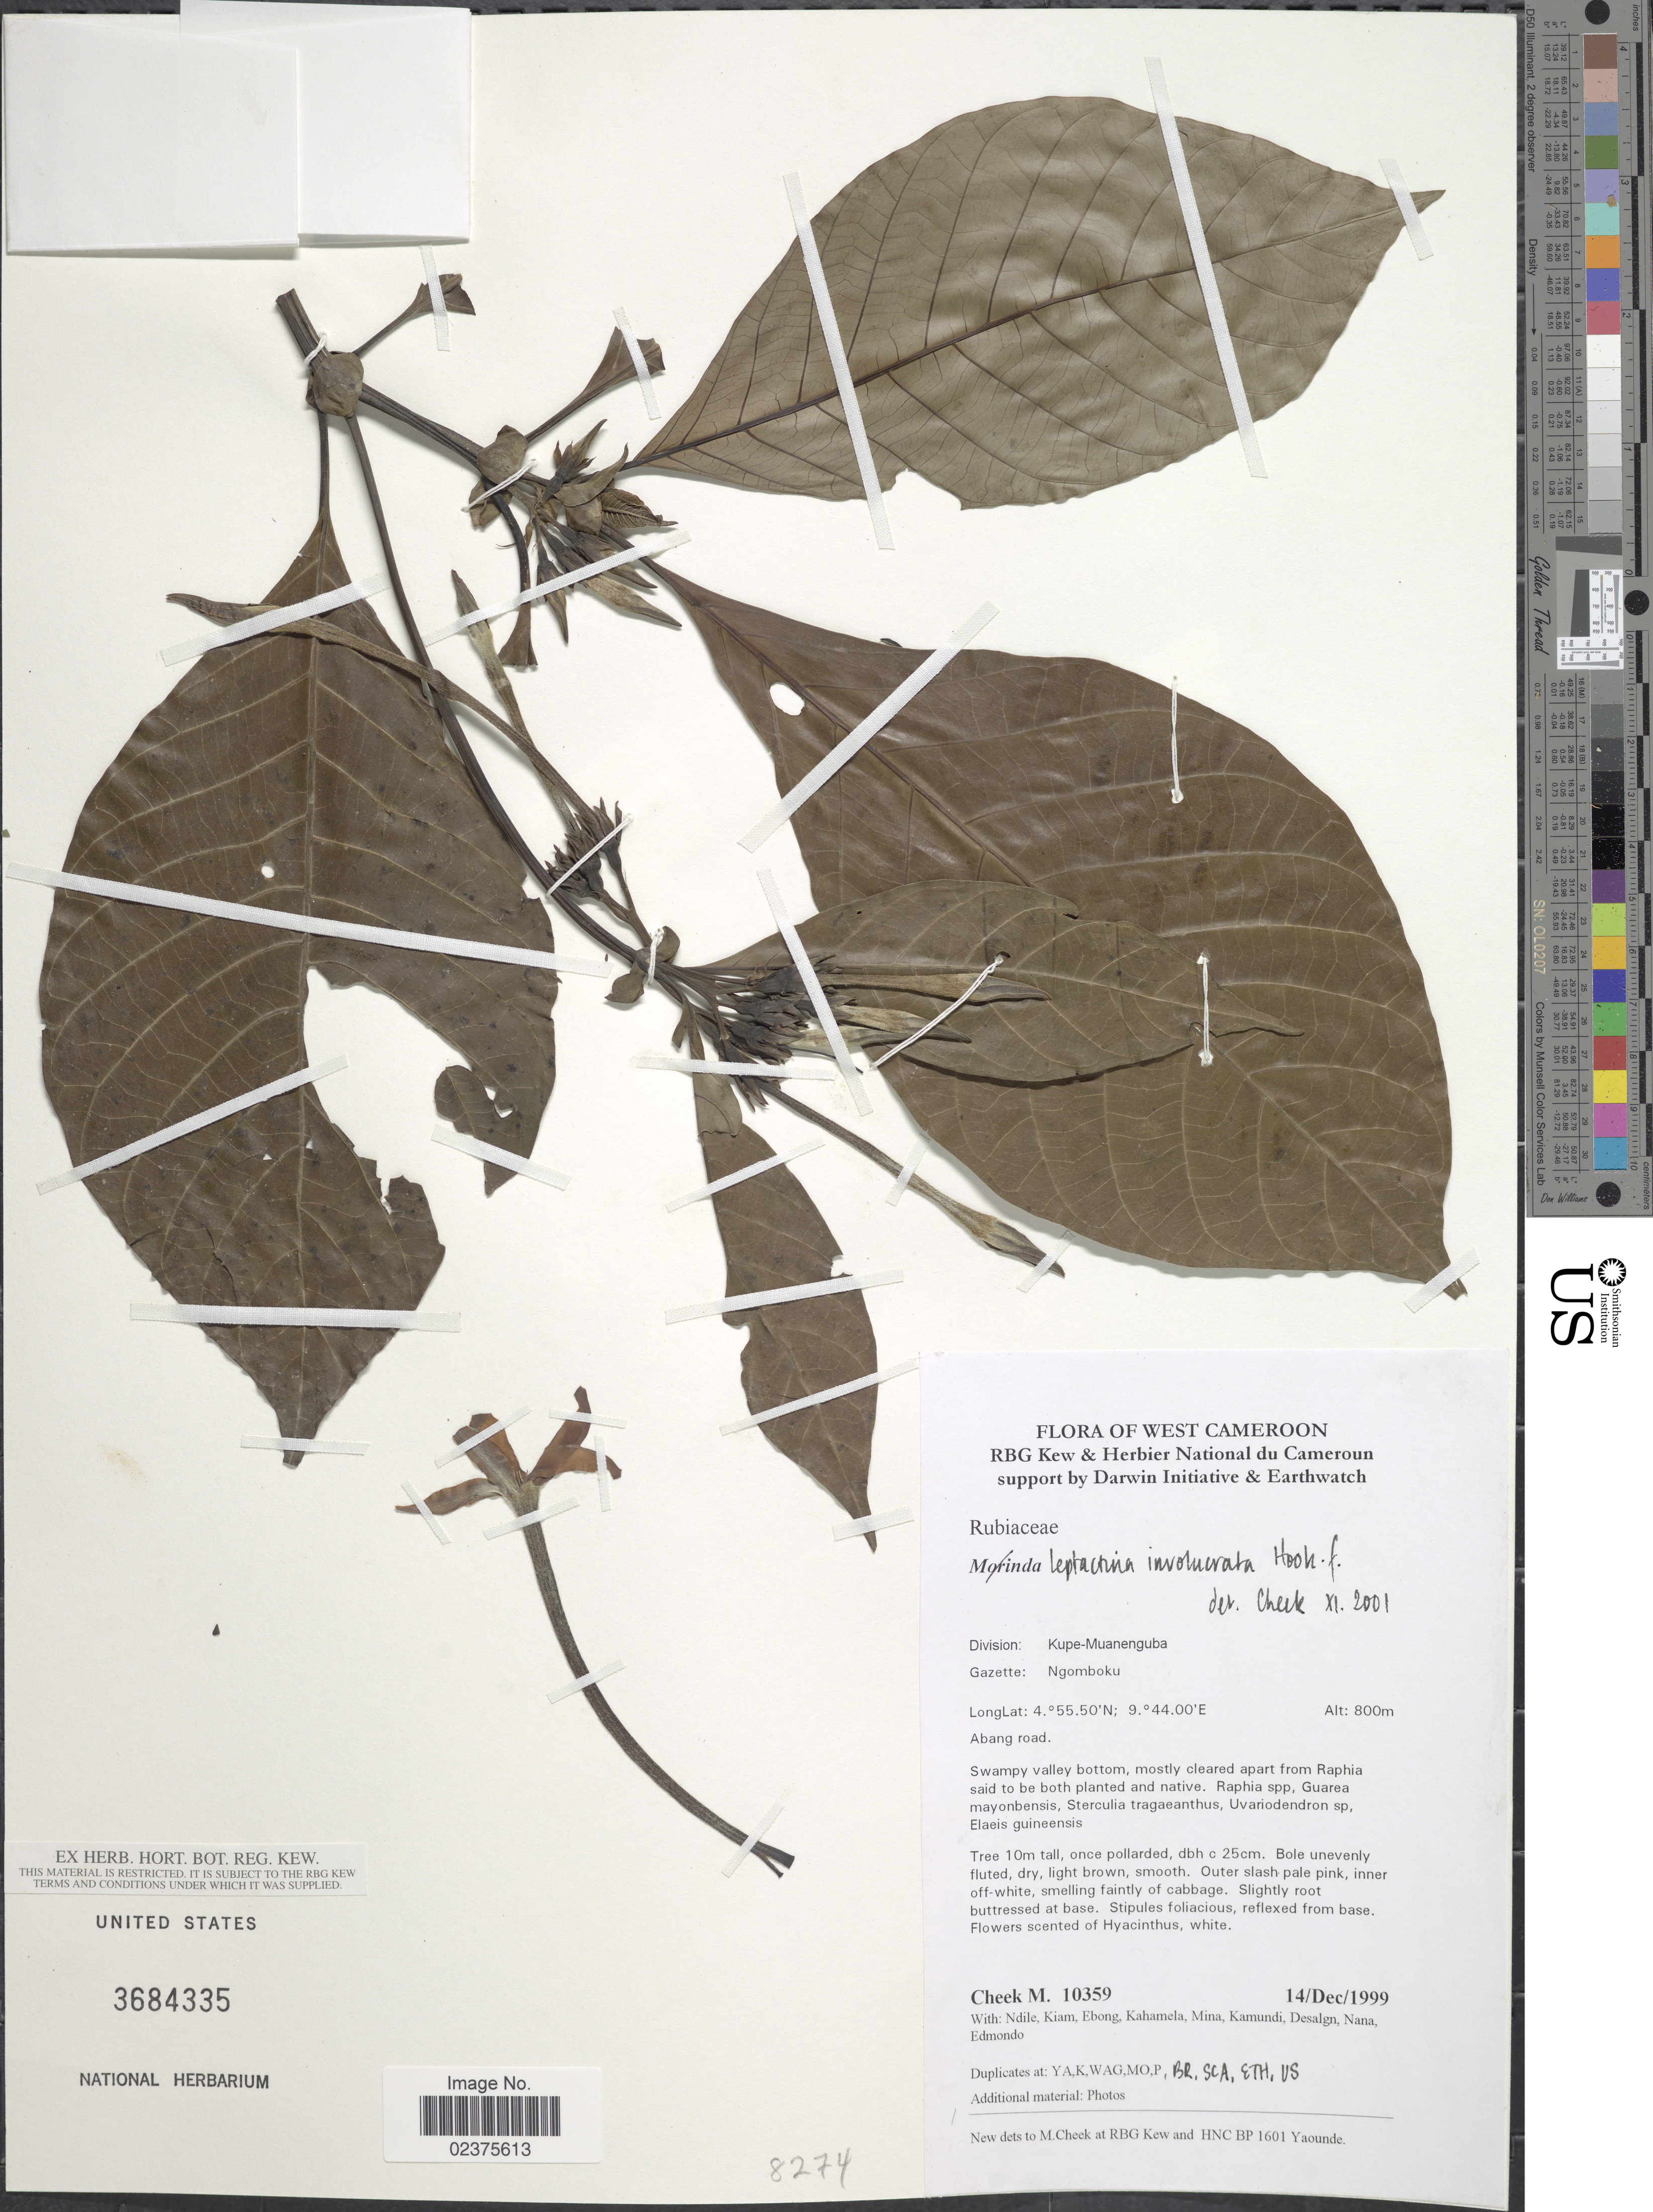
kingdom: Plantae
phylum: Tracheophyta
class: Magnoliopsida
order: Gentianales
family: Rubiaceae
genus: Leptactina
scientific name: Leptactina involucrata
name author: Hook. f.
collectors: M. Cheek, Ndille, Kiam, -. Ebong & et al.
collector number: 10359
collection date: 1999-12-14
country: Cameroon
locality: West Cameroon, Division: Kupe-Muanenguba, Gazette: Ngomboku, Abang road. Swampy valley bottom, mostly cleared apart from Raphia said to be both planted and native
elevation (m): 800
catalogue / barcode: US 3684335